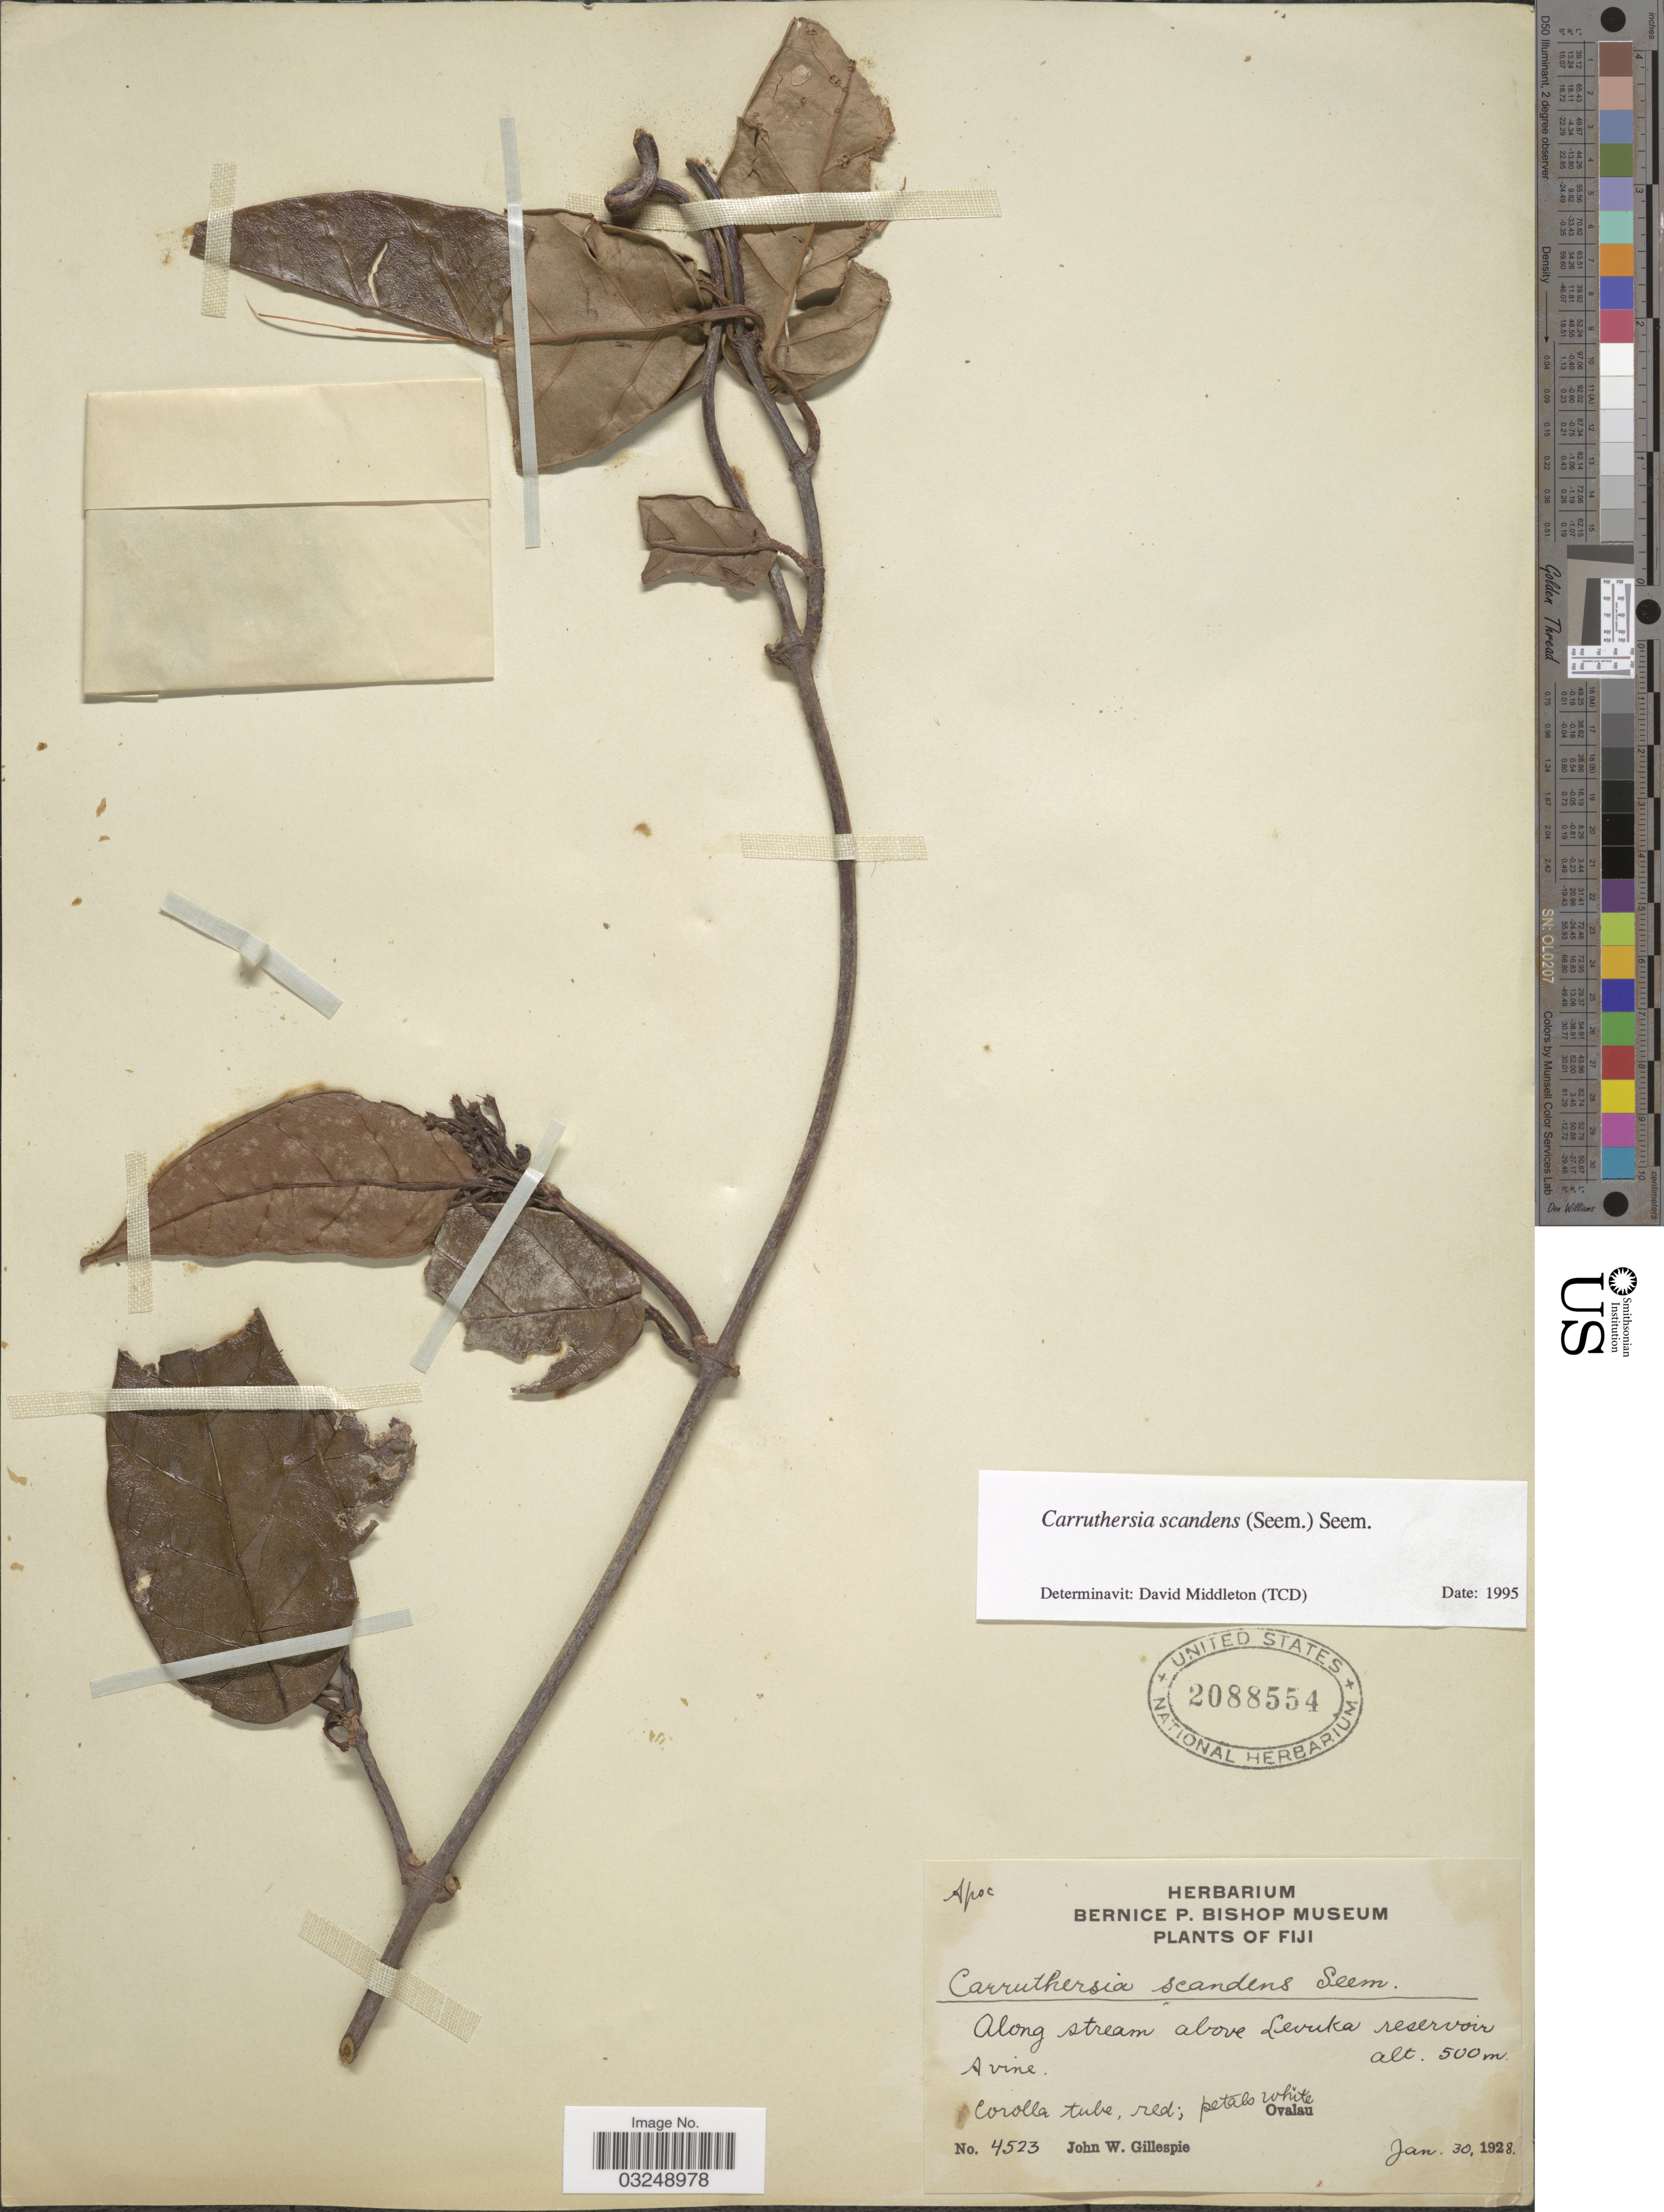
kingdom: Plantae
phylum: Tracheophyta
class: Magnoliopsida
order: Gentianales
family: Apocynaceae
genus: Carruthersia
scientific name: Carruthersia scandens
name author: (Seem.) Seem.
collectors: J. W. Gillespie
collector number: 4523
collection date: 1928-01-30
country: Fiji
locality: Along stream above Levuka reservoir.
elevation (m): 500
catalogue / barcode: US 2088554